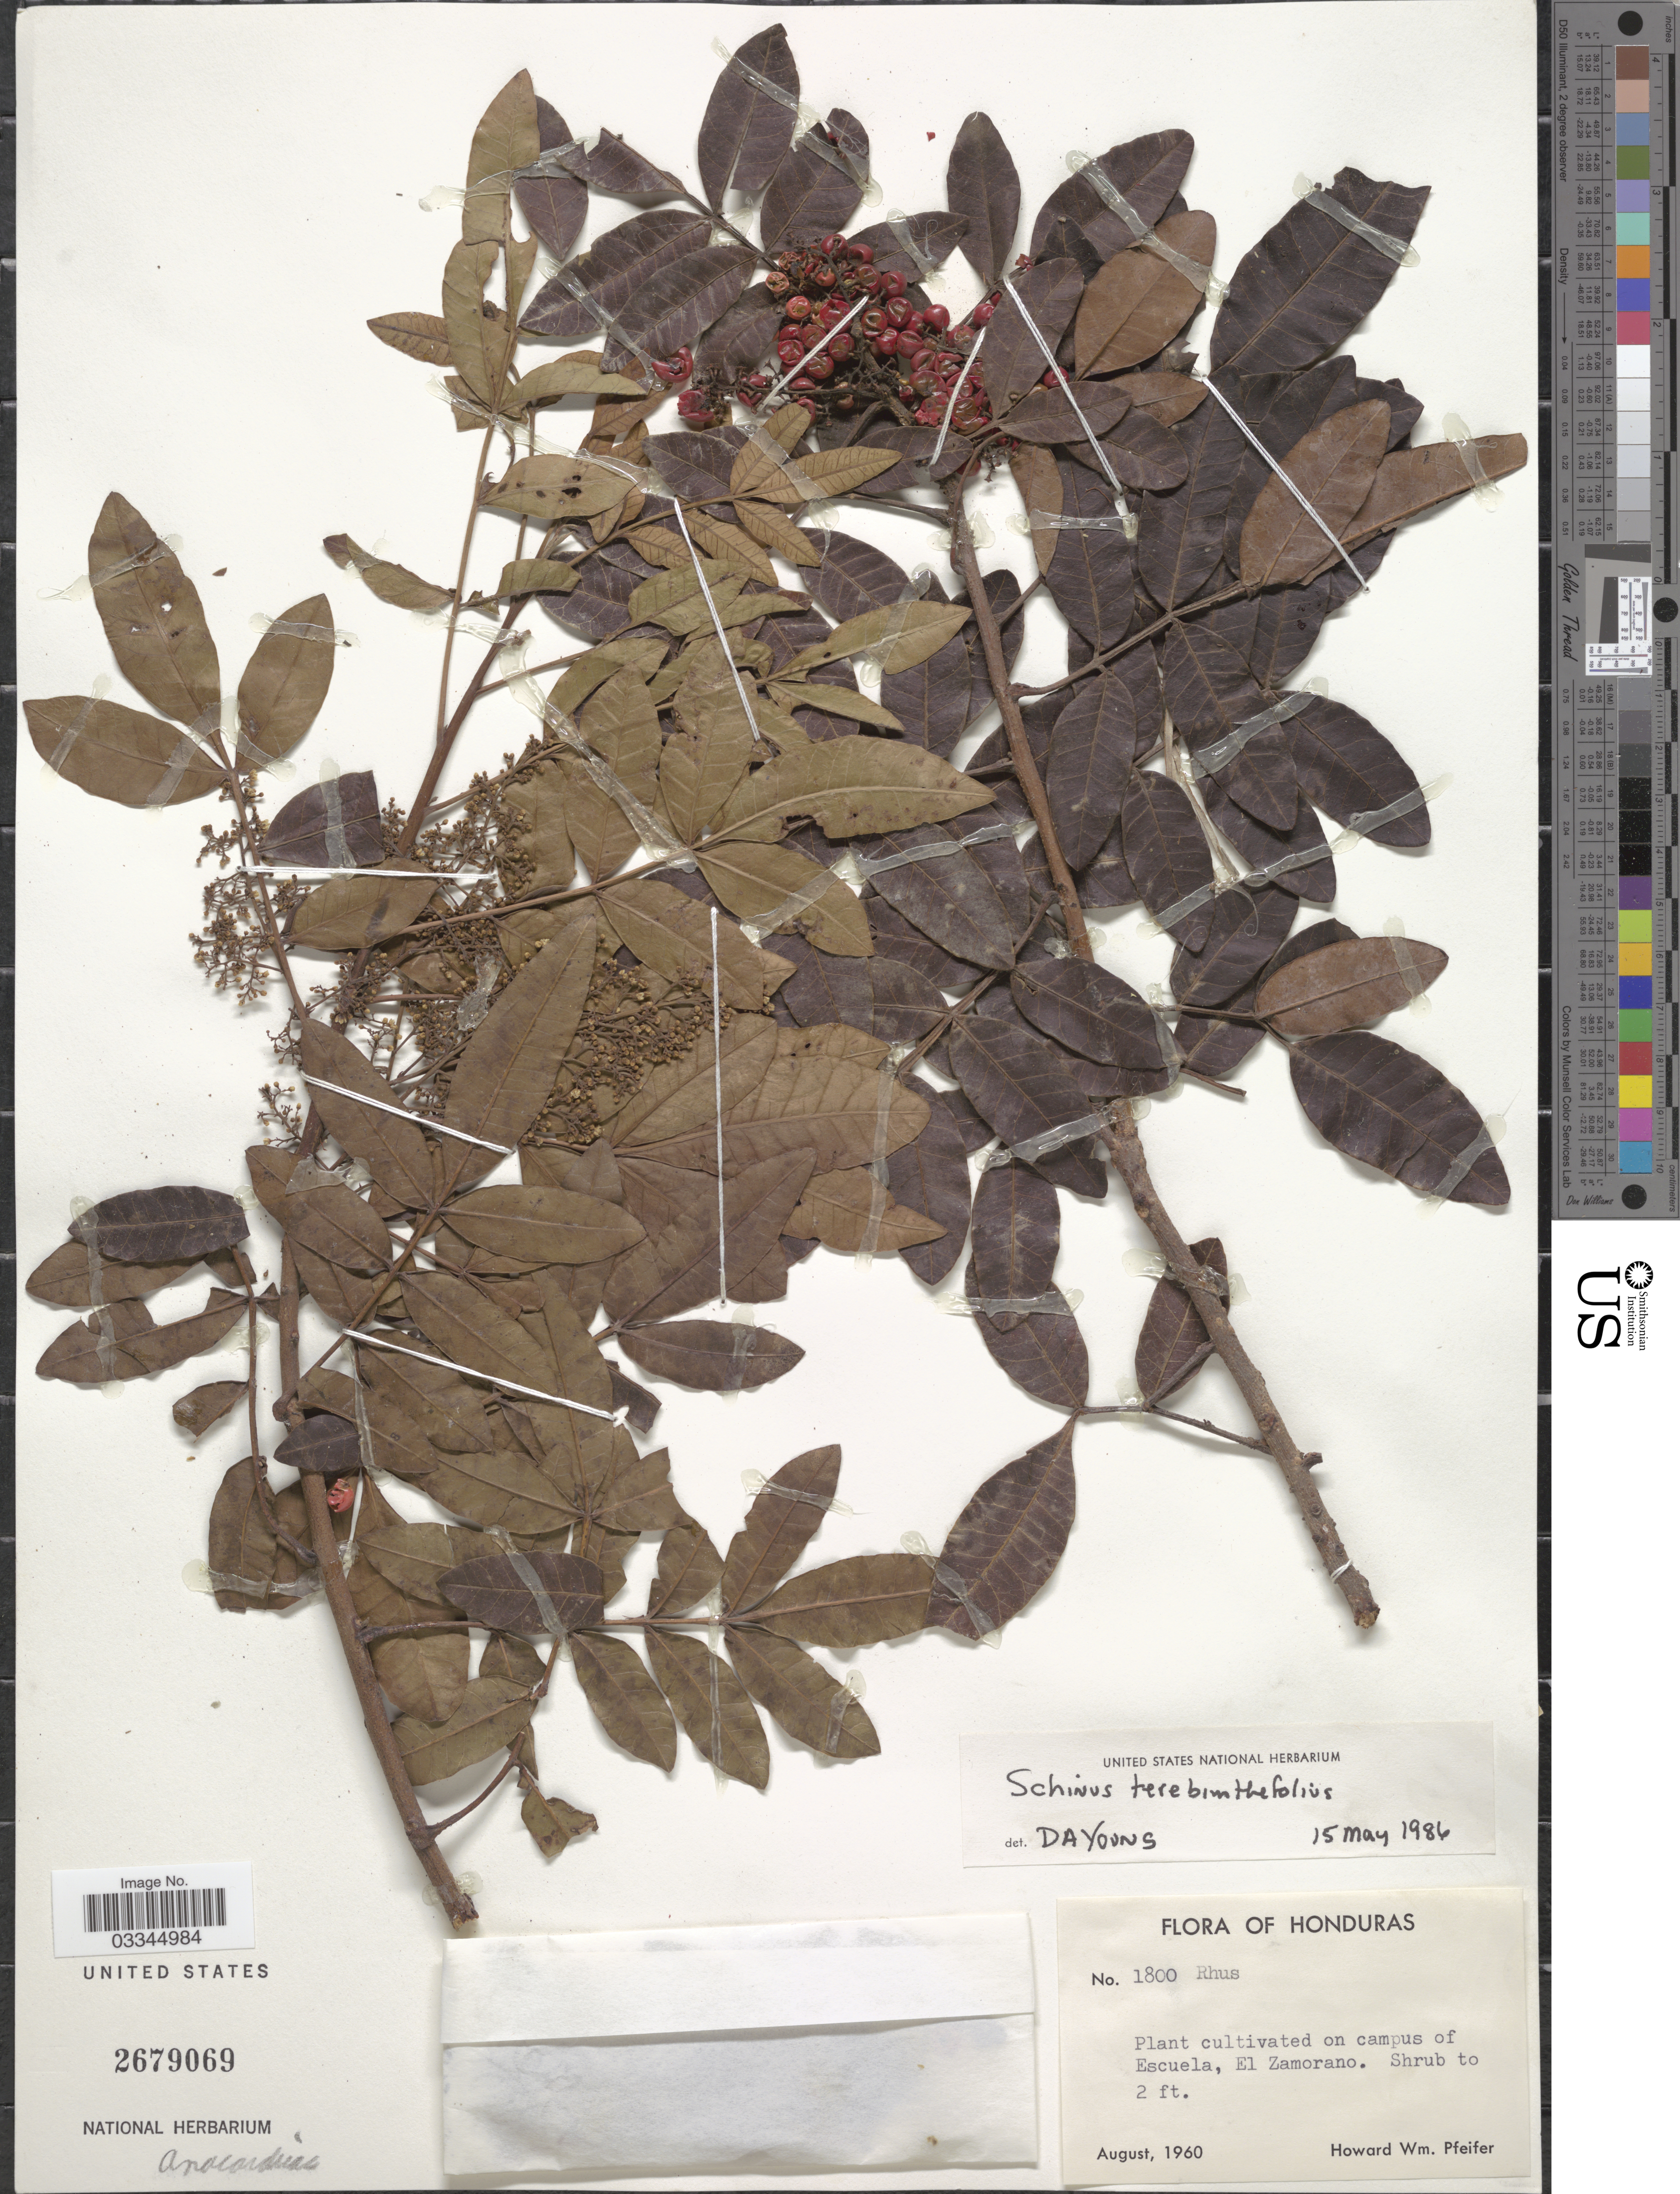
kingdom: Plantae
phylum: Tracheophyta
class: Magnoliopsida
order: Sapindales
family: Anacardiaceae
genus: Schinus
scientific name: Schinus terebinthifolia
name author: Raddi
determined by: Mitchell, John D.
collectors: H. W. Pfeifer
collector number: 1800 Rhus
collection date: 1960-08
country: Honduras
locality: On campus of Escuela, El Zamorano.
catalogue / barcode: US 2679069